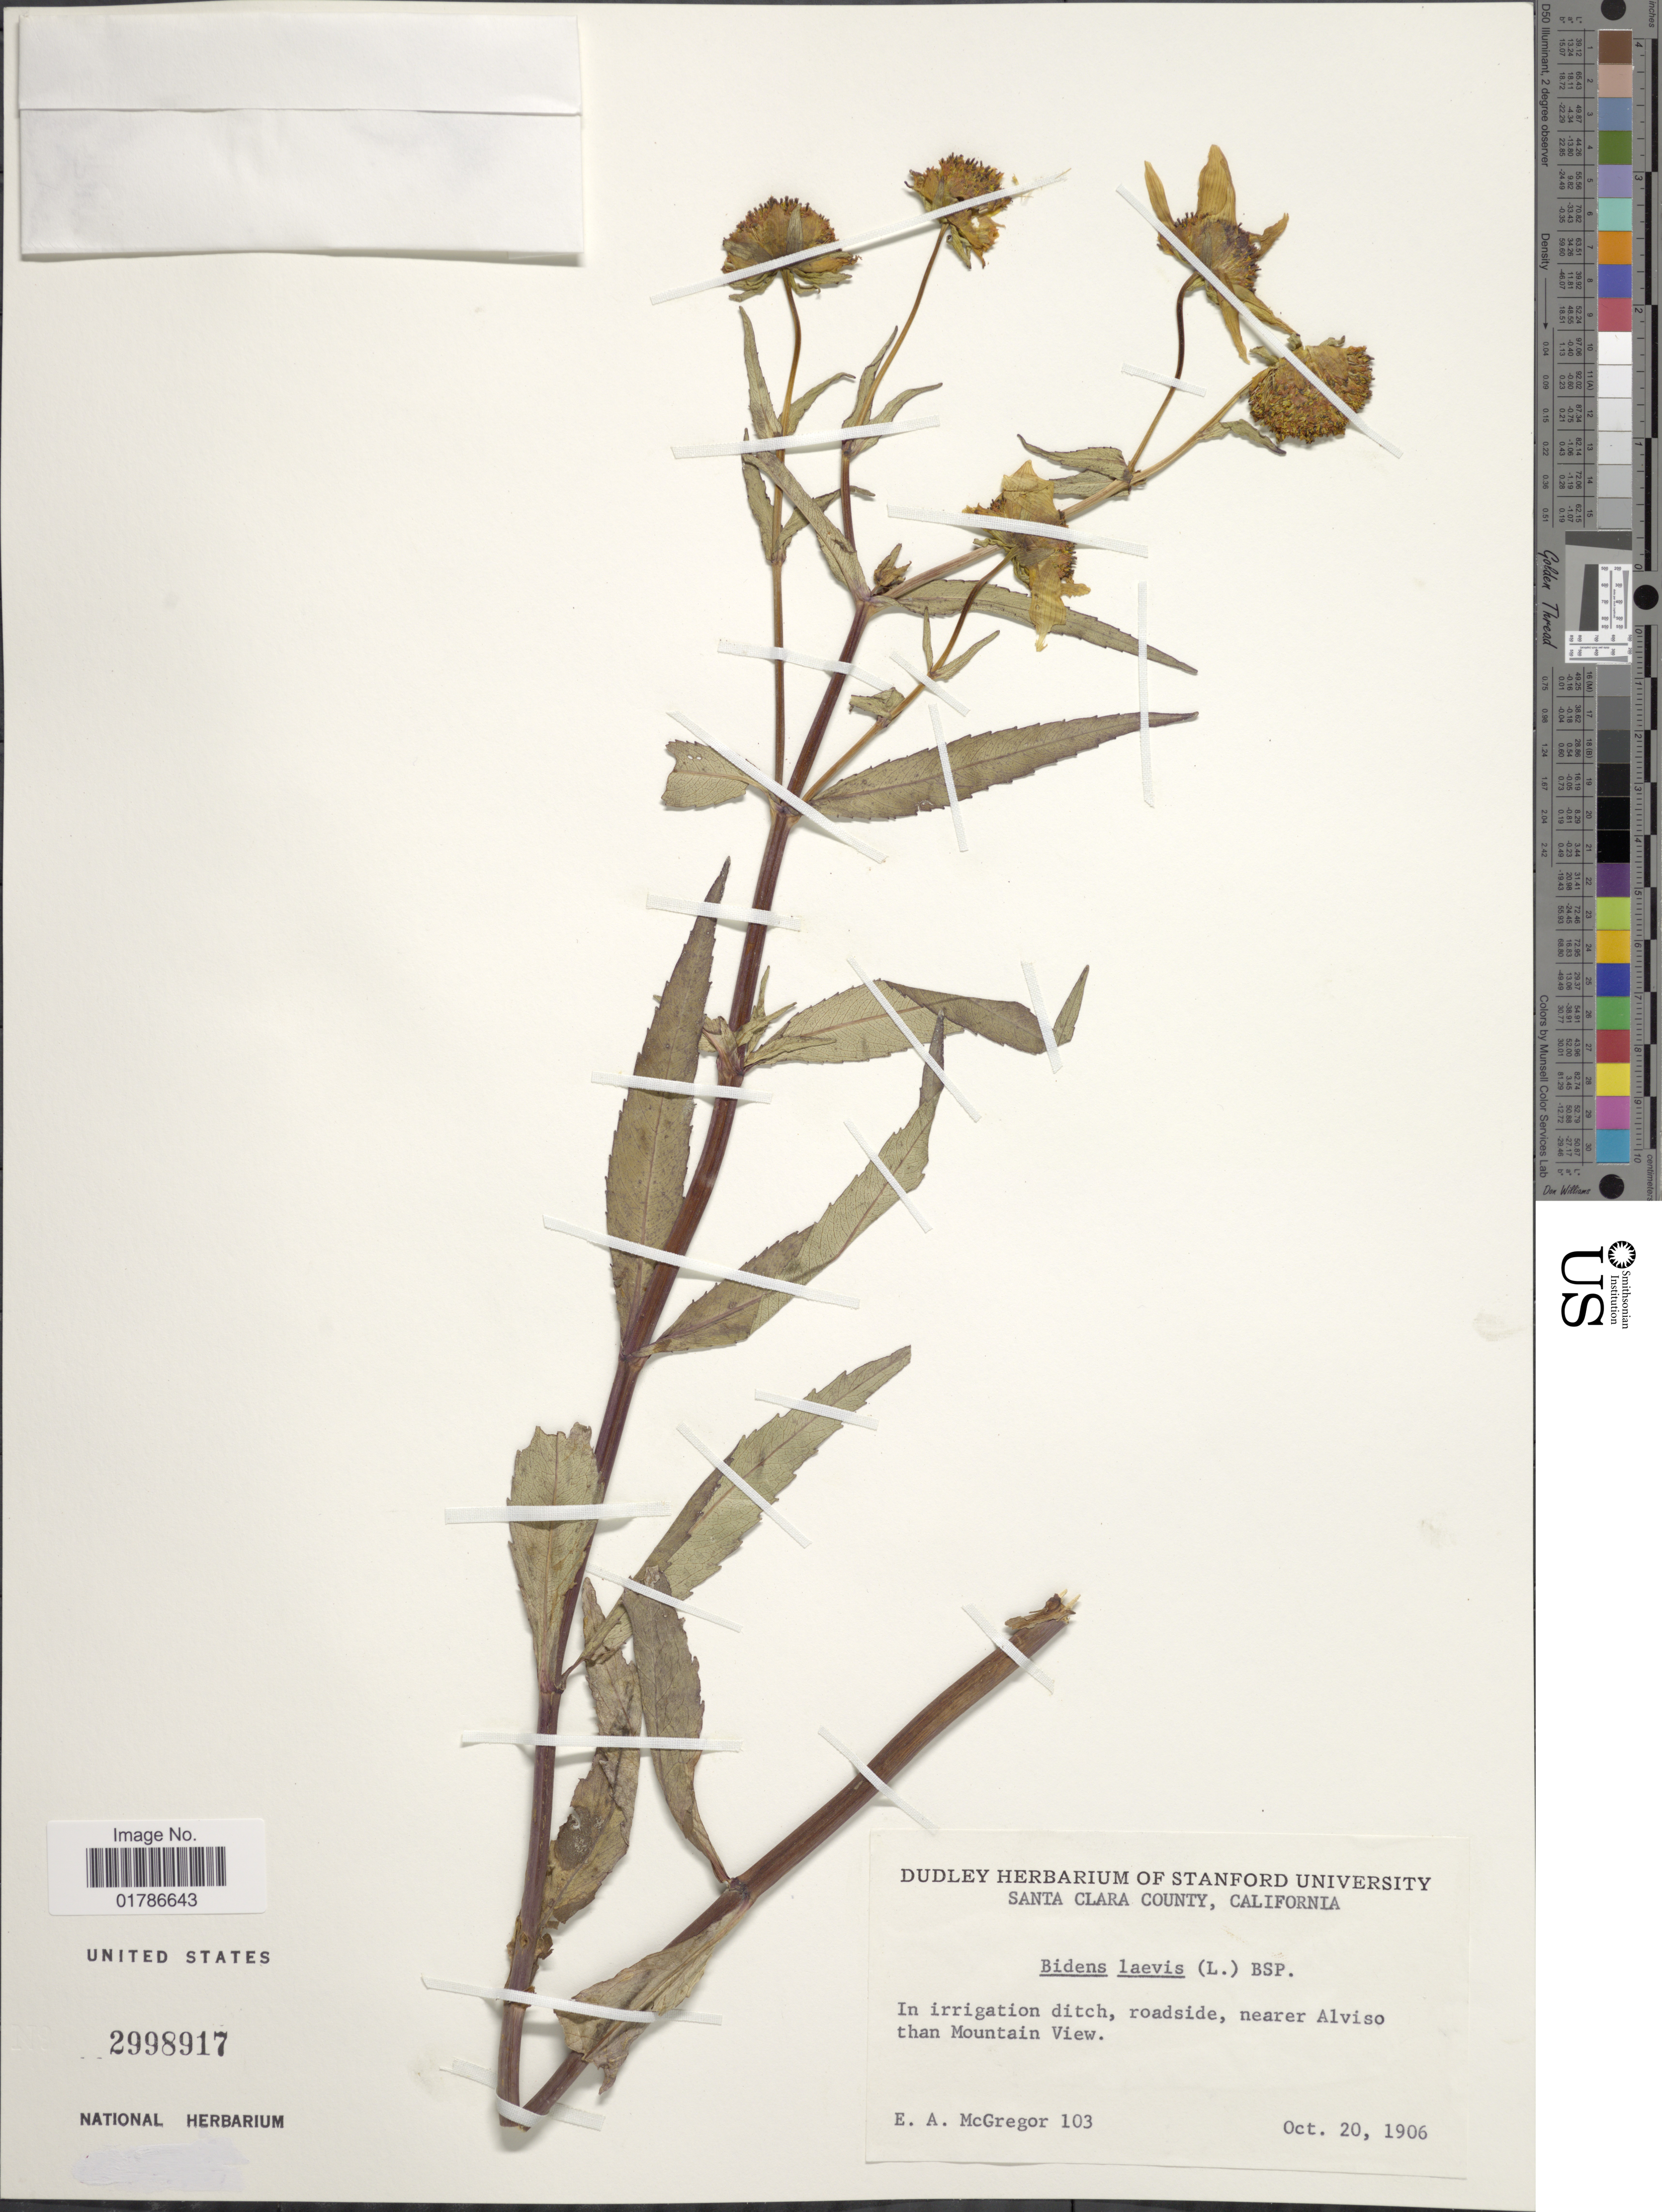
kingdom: Plantae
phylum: Tracheophyta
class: Magnoliopsida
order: Asterales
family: Asteraceae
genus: Bidens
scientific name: Bidens cernua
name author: L.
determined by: Liris Barbosa da Silva, María, (UEFS (HUEFS)), Universidade Estadual de Feira de Santana (BRAZIL)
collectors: E. A. McGregor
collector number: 103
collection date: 1906-10-20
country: United States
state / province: California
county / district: Santa Clara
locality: Santa Clara County, nearer Alviso than Mountain View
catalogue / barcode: US 2998917